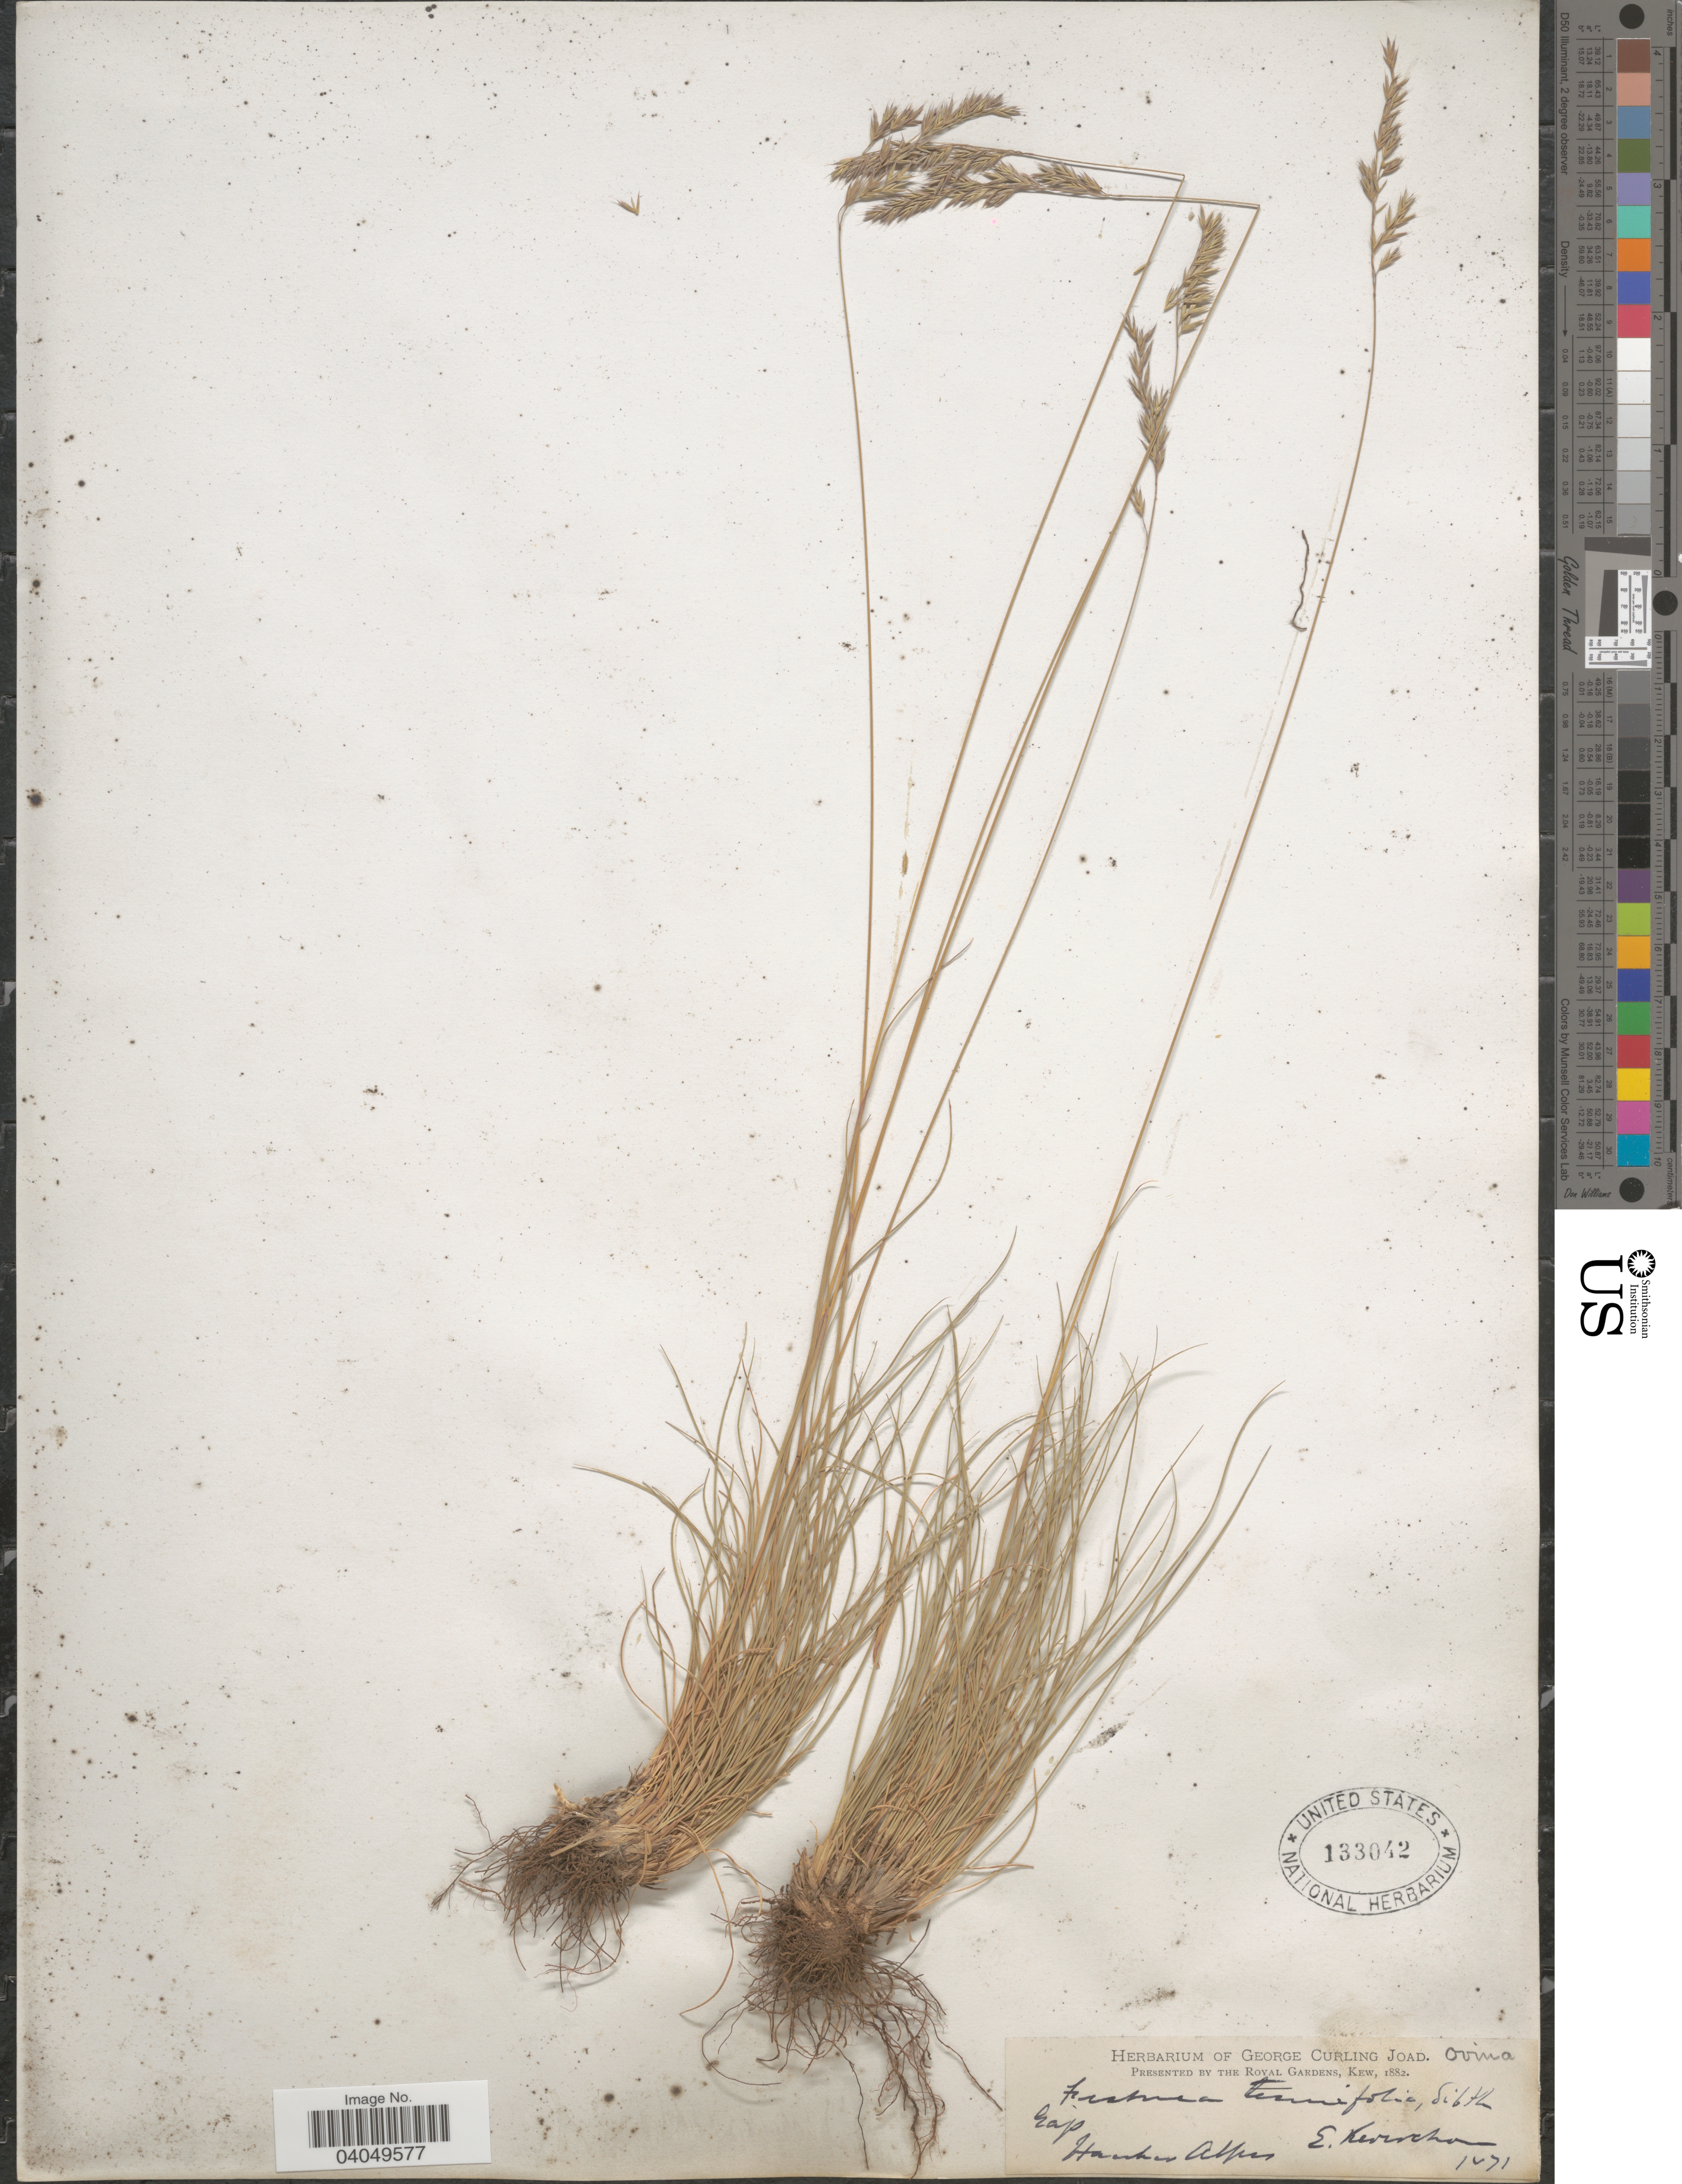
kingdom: Plantae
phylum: Tracheophyta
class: Liliopsida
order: Poales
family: Poaceae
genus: Festuca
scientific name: Festuca ovina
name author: L.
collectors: E. Reverchon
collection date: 1871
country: France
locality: Gap. Hautes Alpes.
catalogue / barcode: US 133042